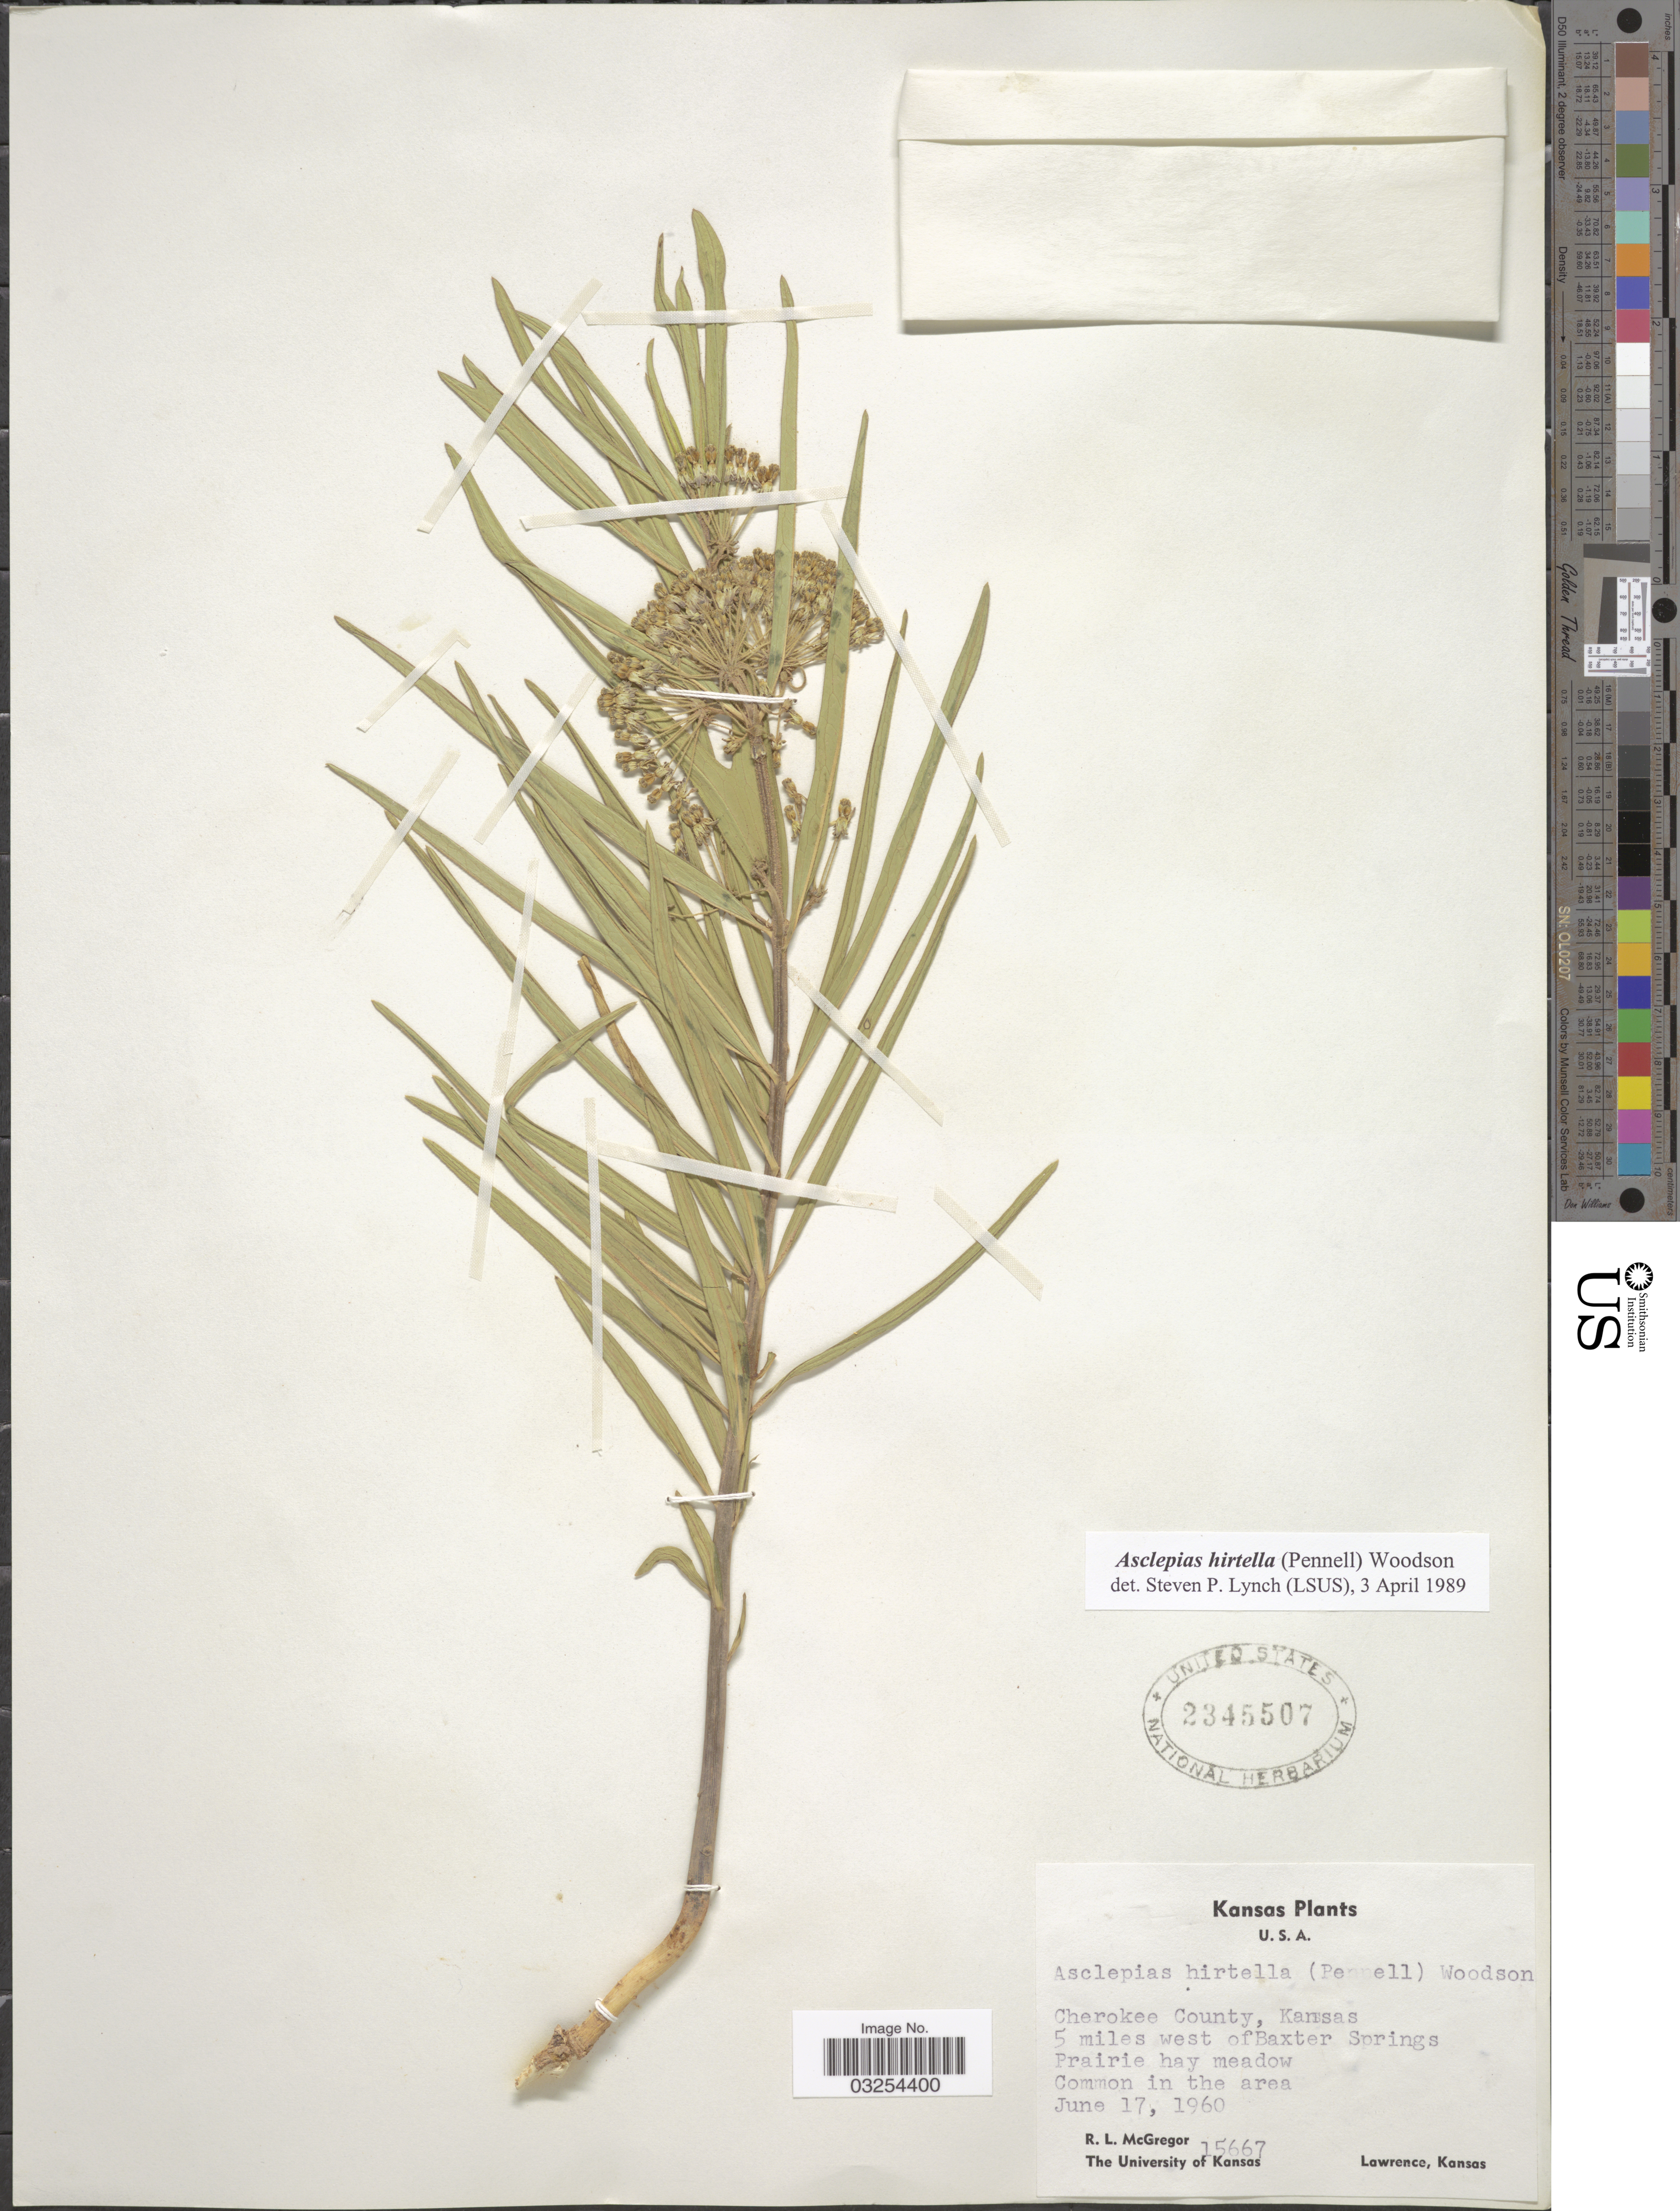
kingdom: Plantae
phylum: Tracheophyta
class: Magnoliopsida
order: Gentianales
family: Apocynaceae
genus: Asclepias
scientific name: Asclepias hirtella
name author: (Pennell) Woodson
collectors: R. McGregor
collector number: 15667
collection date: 1960-06-17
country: United States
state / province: Kansas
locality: Cherokee County. 5 miles west of Baxter Springs. Prairie hay meadow.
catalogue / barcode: US 2345507